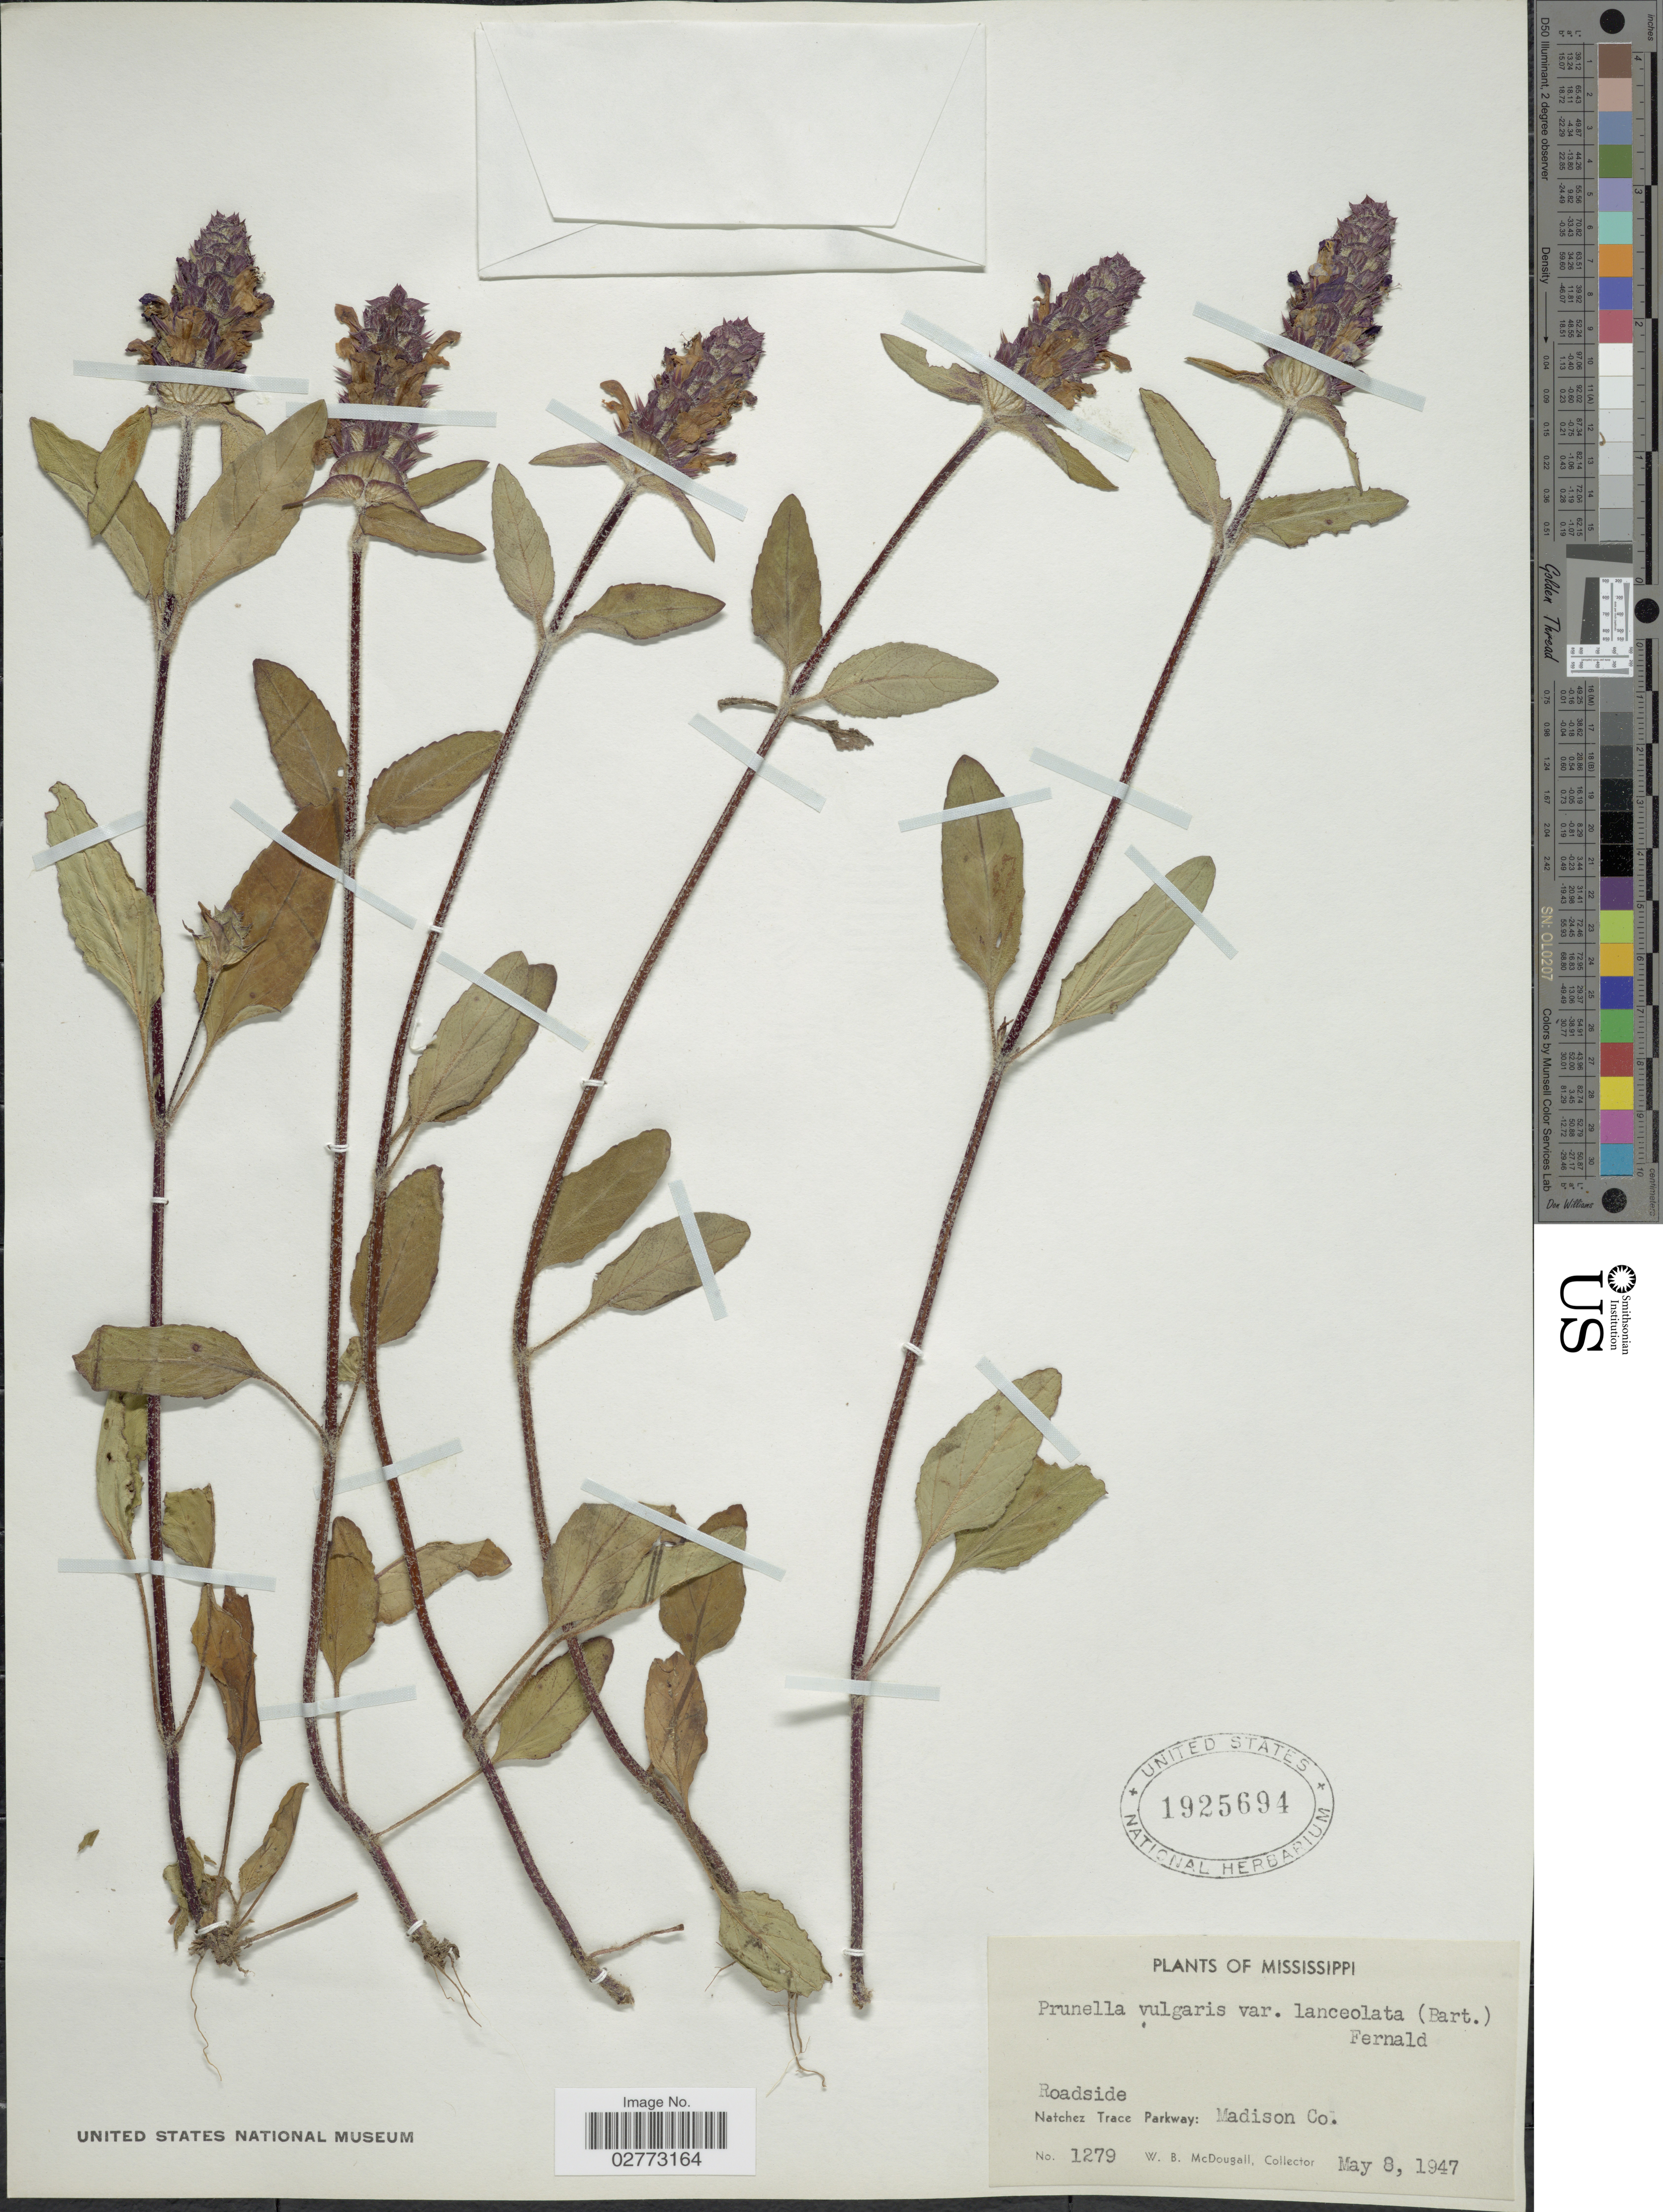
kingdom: Plantae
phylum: Tracheophyta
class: Magnoliopsida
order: Lamiales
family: Lamiaceae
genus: Prunella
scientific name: Prunella vulgaris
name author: L.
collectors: W. B. McDougall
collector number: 1279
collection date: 1947-05-08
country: United States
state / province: Mississippi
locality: Roadside, Natchez Trace Parkway: Madison Co.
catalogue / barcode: US 1925694